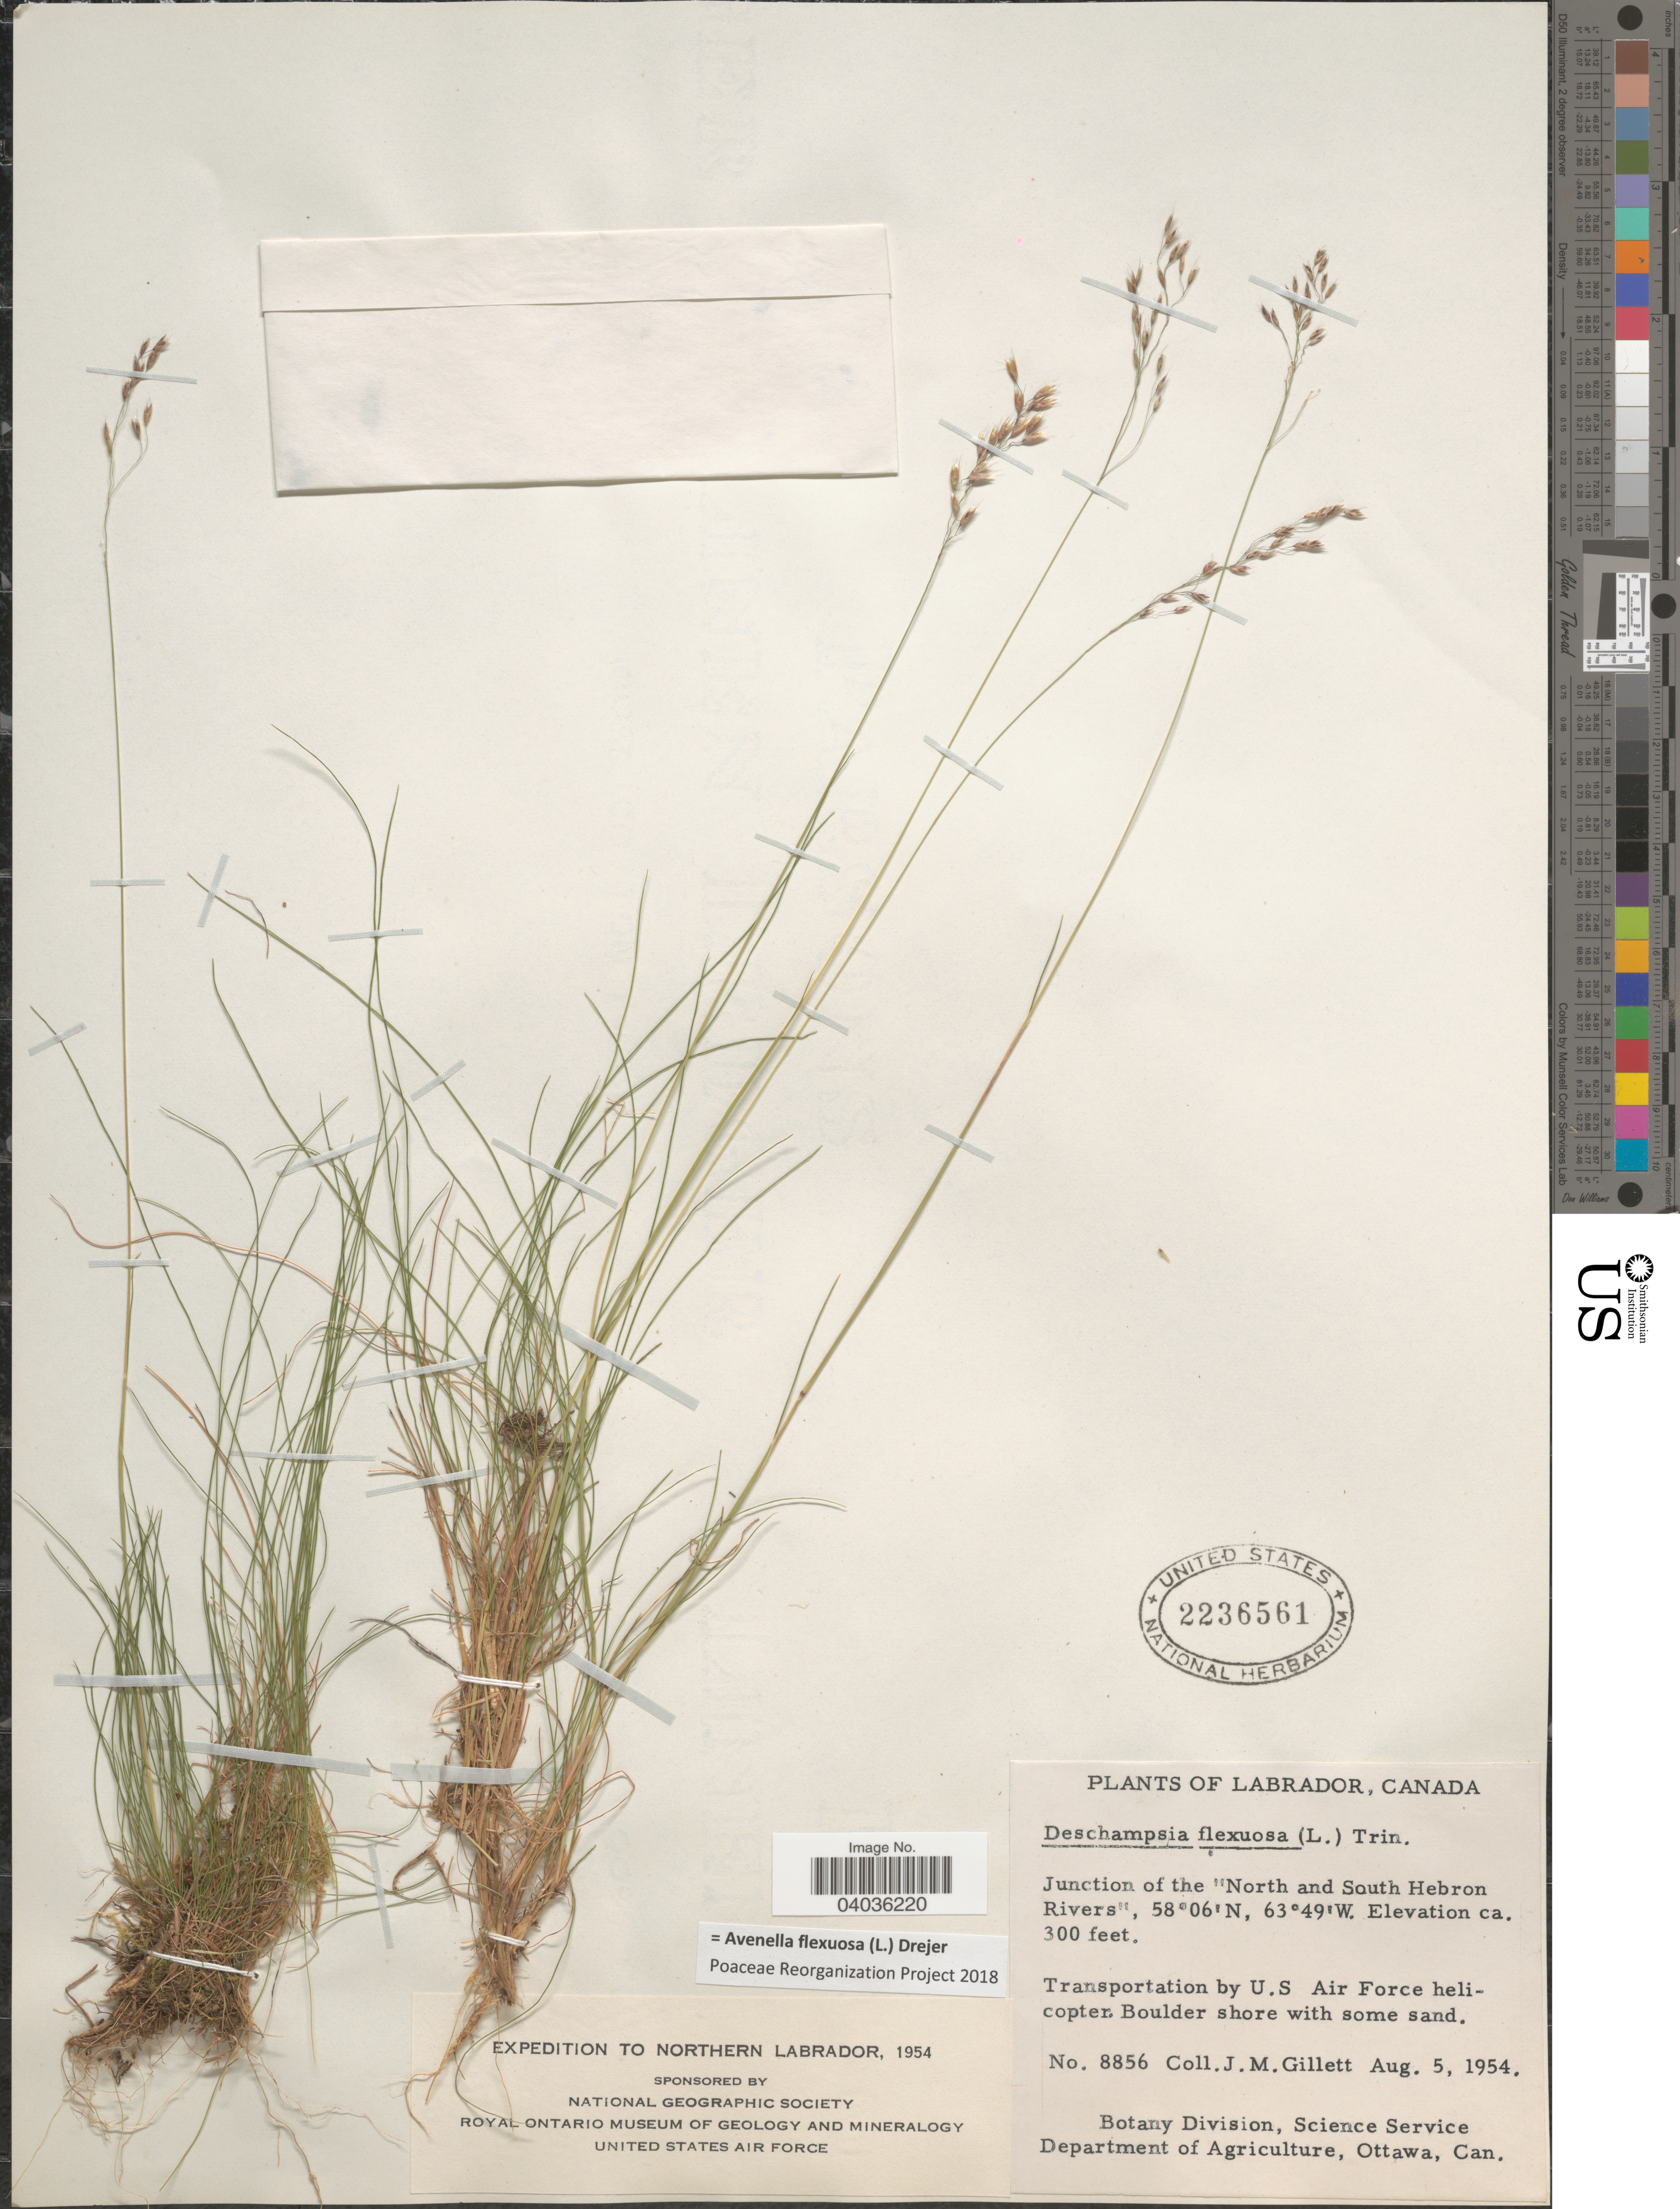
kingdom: Plantae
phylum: Tracheophyta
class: Liliopsida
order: Poales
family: Poaceae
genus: Avenella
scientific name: Avenella flexuosa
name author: (L.) Drejer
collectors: J. M. Gillett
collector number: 8856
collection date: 1954-08-05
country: Canada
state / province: Newfoundland and Labrador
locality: Northern Labrador. Junction of the "North and South Hebron Rivers".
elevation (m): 91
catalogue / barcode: US 2236561